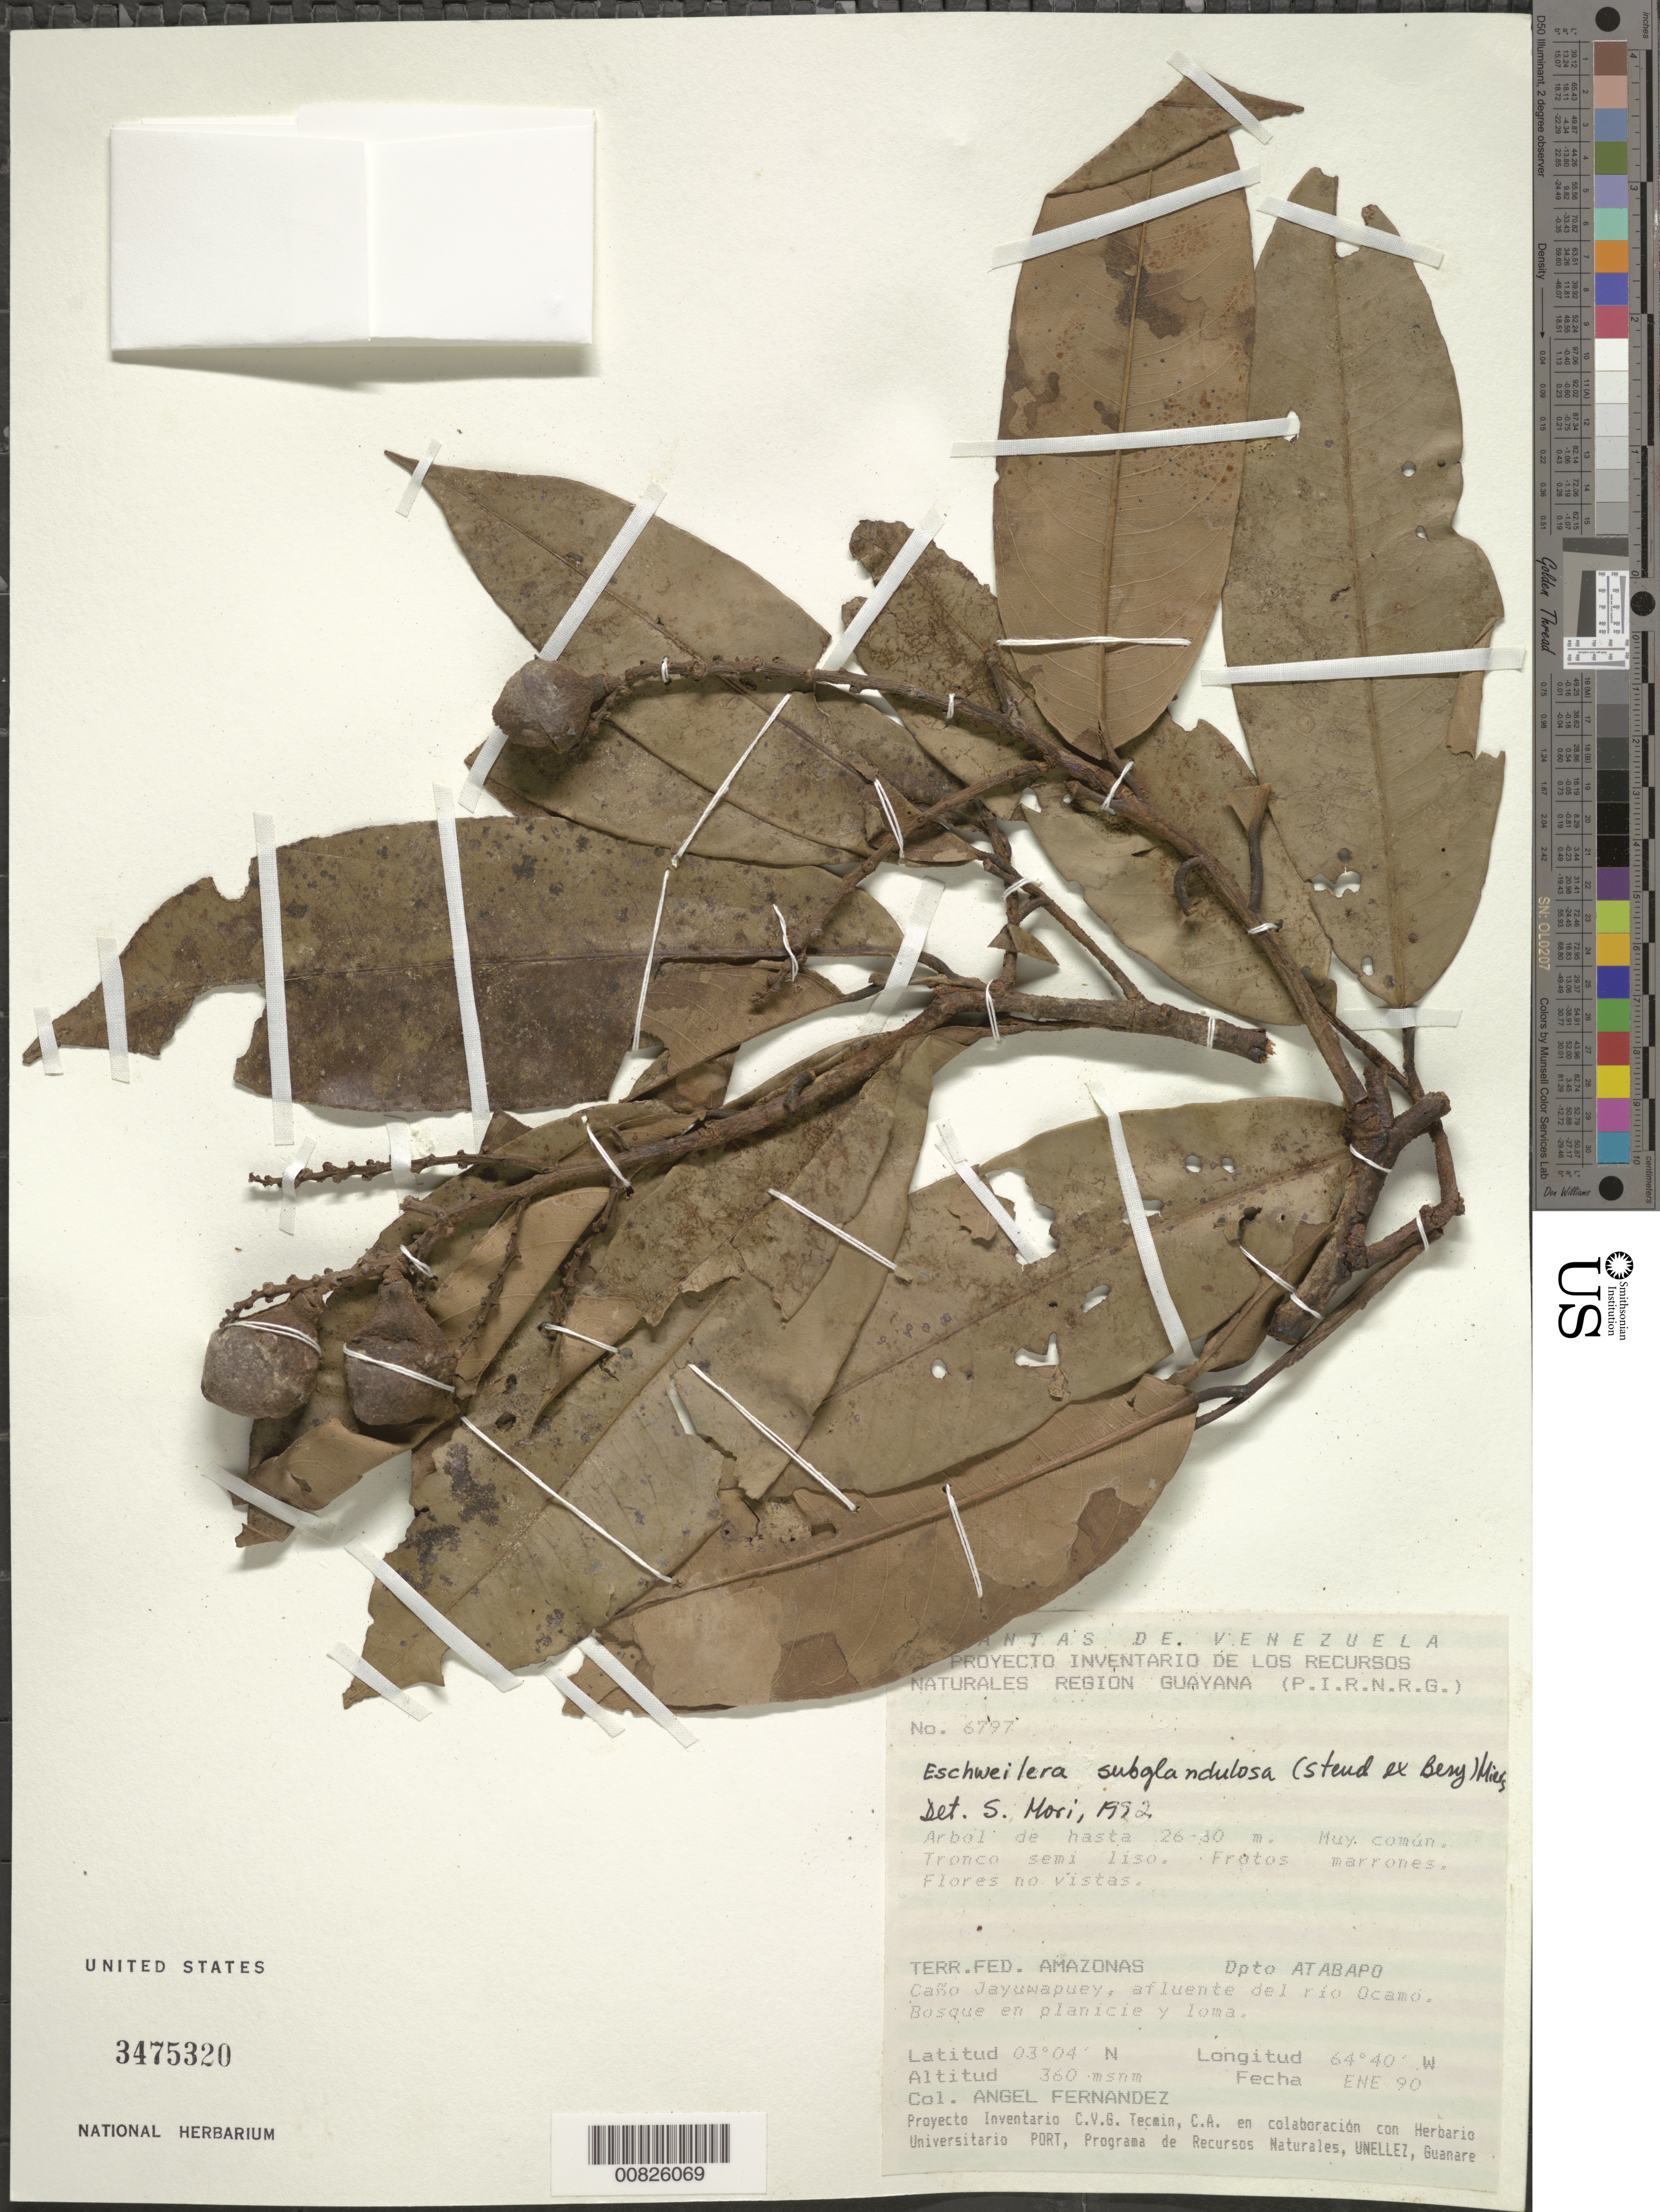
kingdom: Plantae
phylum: Tracheophyta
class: Magnoliopsida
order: Ericales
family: Lecythidaceae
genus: Eschweilera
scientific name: Eschweilera subglandulosa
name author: (Steud. ex Berg) Miers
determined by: Mori, Scott A.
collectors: A. Fernández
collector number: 6797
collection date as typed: Jan-90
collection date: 1990-01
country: Venezuela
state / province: Amazonas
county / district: Atabapo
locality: Caño Jayuwapuey, afluente de Río Ocamo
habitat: Bosque en planicie y loma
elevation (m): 360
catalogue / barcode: US 3475320